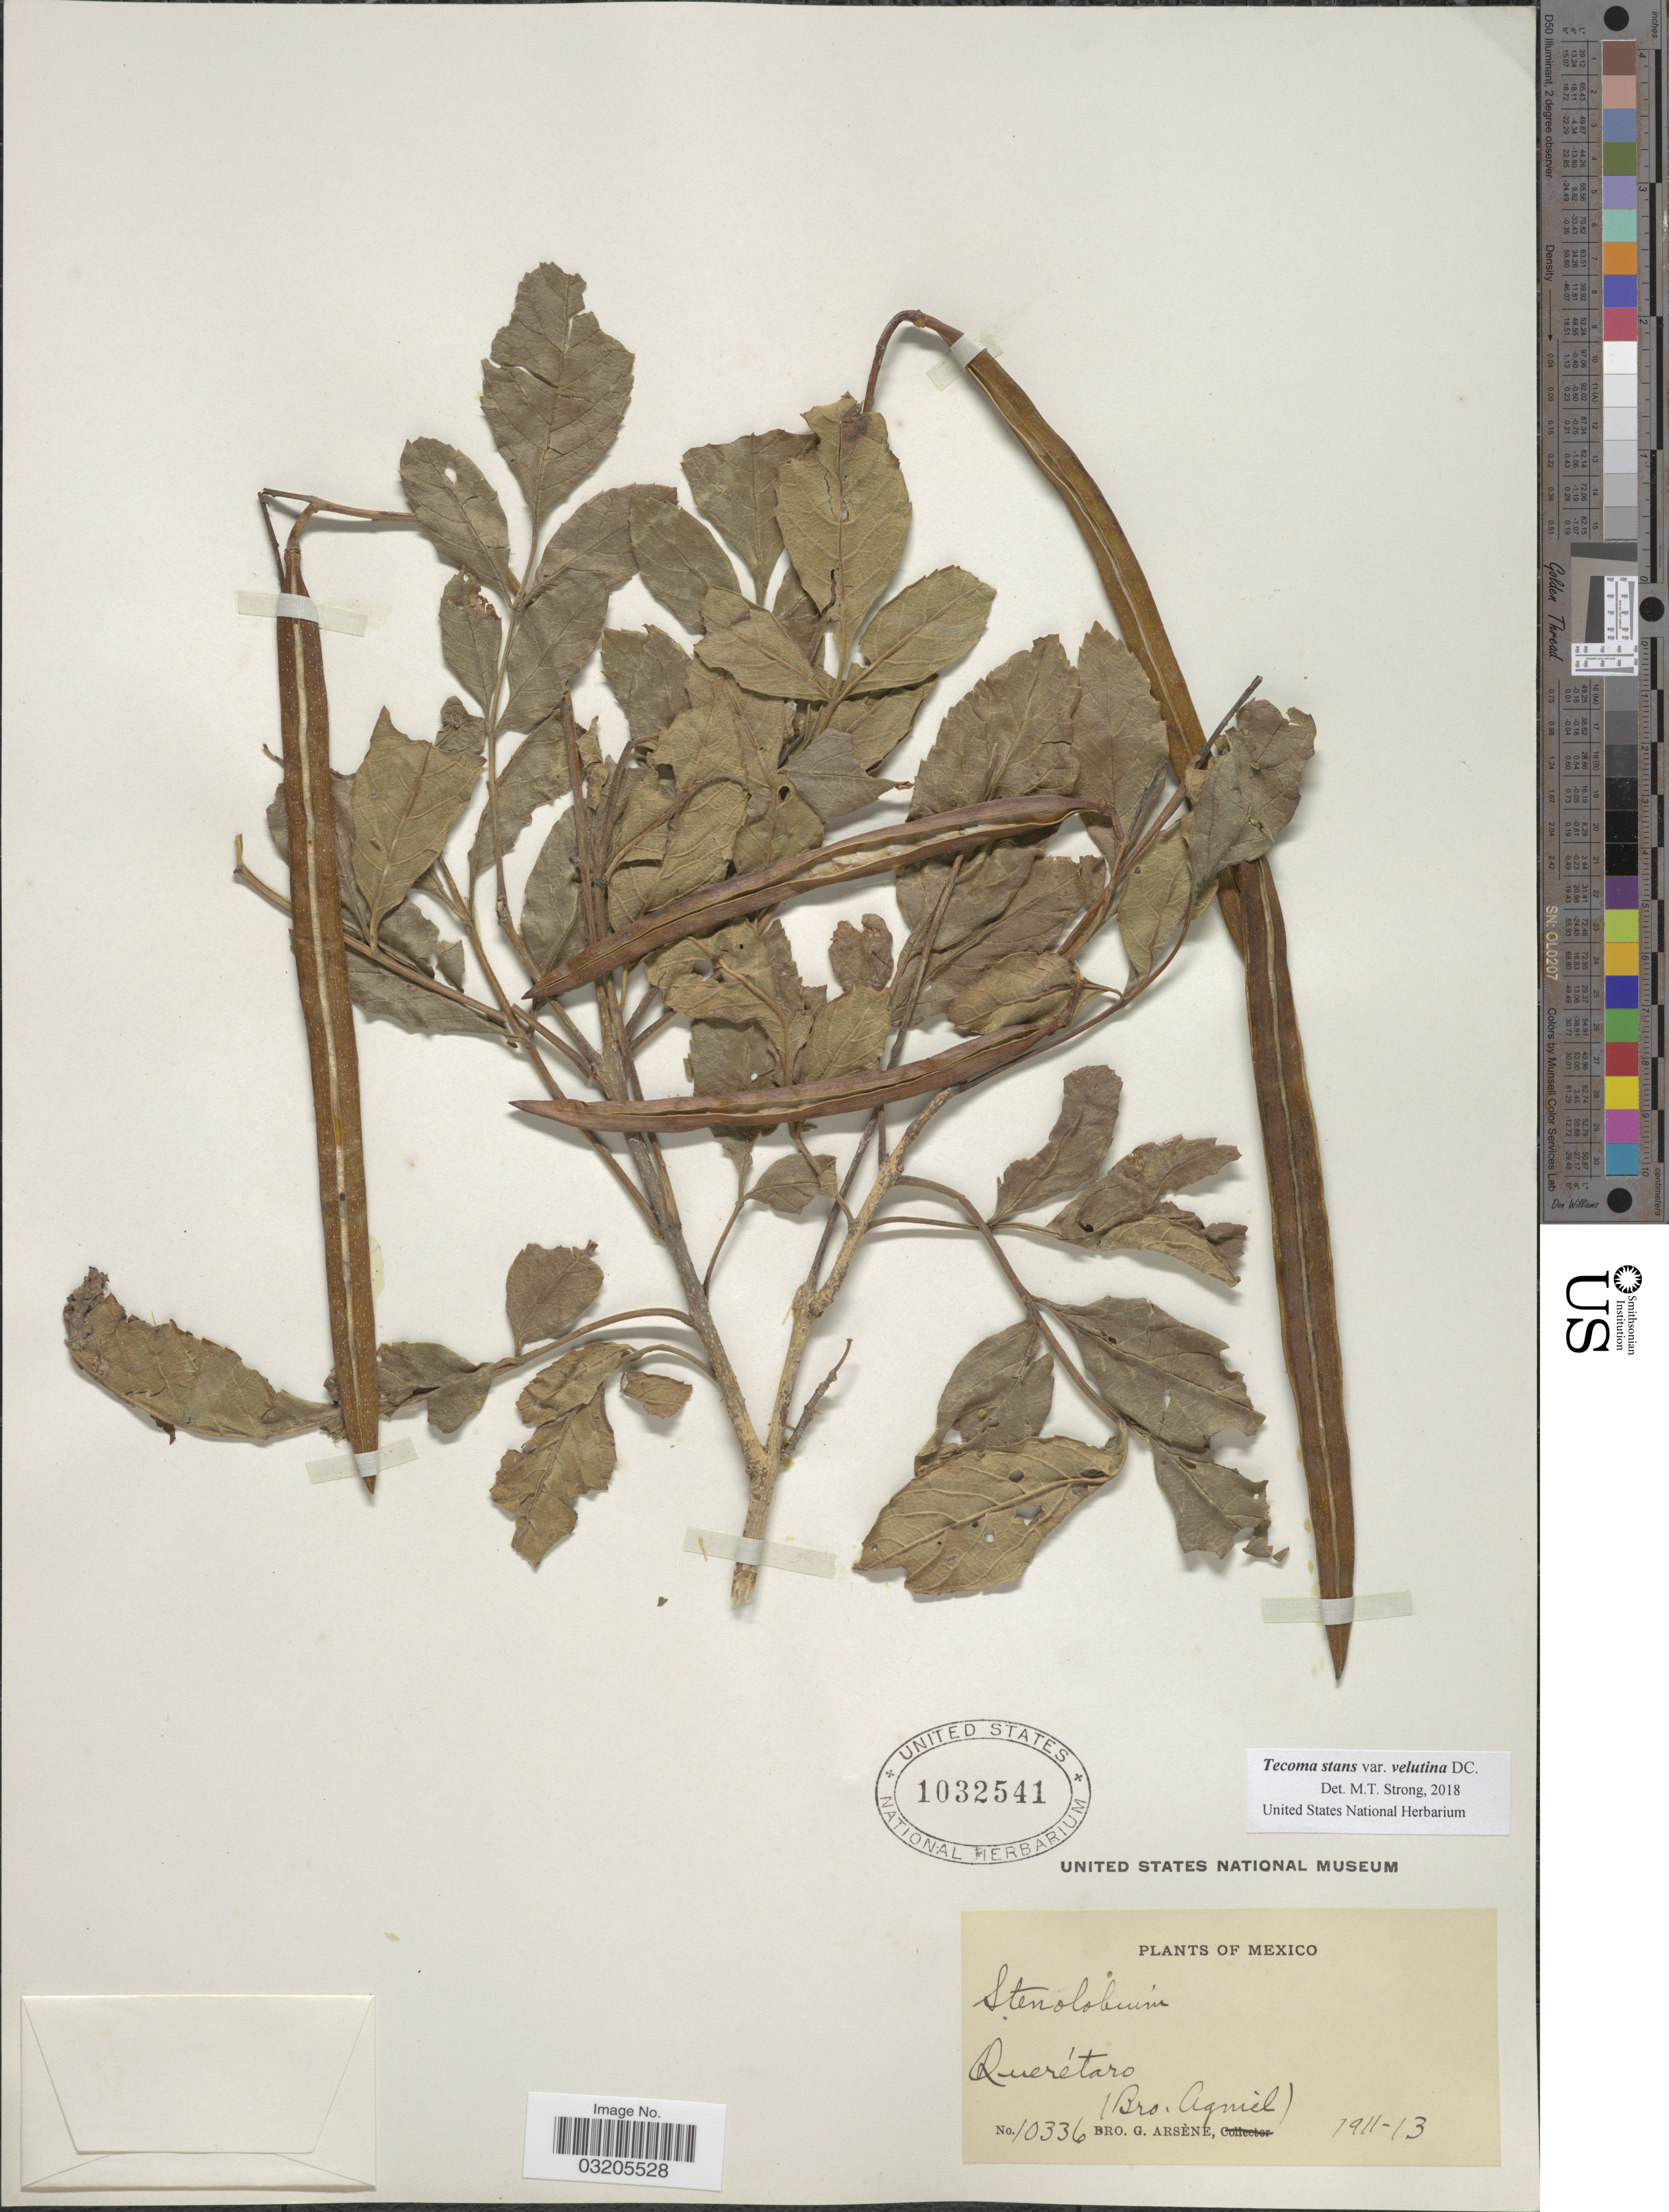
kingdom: Plantae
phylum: Tracheophyta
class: Magnoliopsida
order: Lamiales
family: Bignoniaceae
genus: Tecoma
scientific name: Tecoma stans var. velutina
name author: DC.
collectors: Bro. G. Arsène & Bro. Agniel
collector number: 10336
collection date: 1911/1913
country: Mexico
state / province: Querétaro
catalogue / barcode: US 1032541